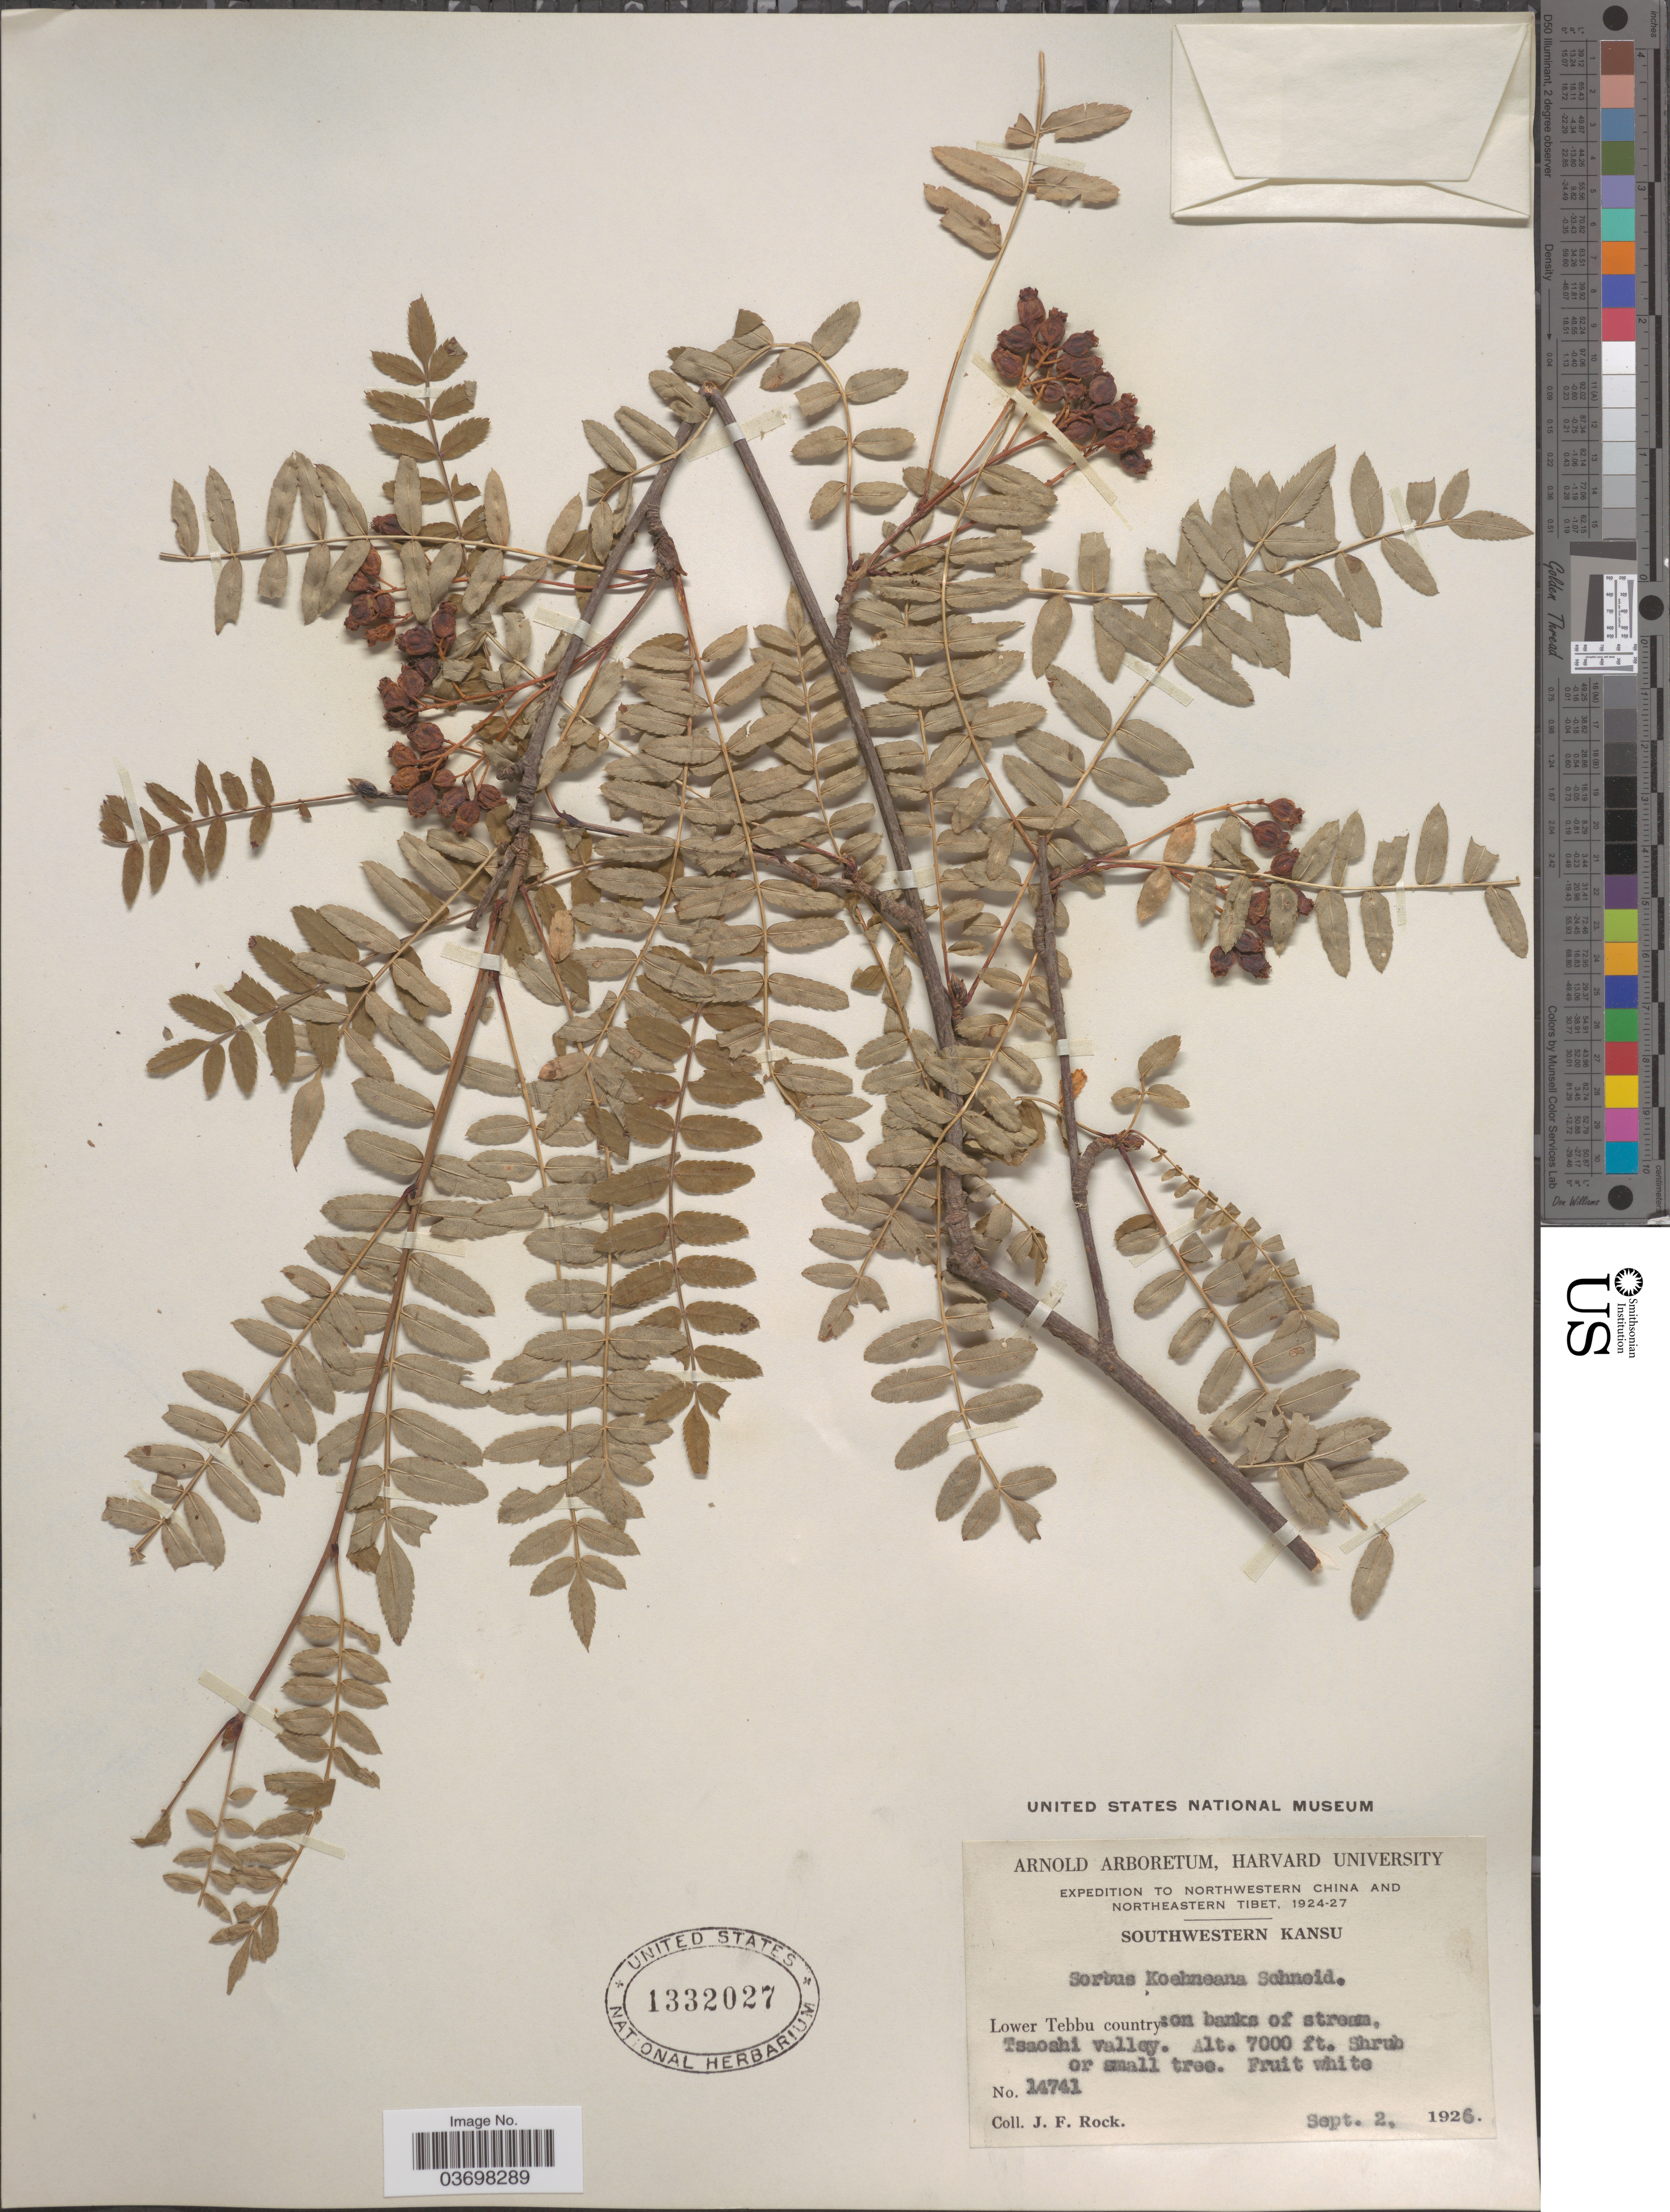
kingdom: Plantae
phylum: Tracheophyta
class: Magnoliopsida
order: Rosales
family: Rosaceae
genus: Sorbus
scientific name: Sorbus koehneana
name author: C.K. Schneid.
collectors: J. Rock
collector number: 14741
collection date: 1926-09-02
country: China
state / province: Gansu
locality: Northwestern China. Southwestern Kansu. Lower Tebbu country: on banks of stream, Tsaoshi valley.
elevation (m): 2134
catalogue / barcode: US 1332027